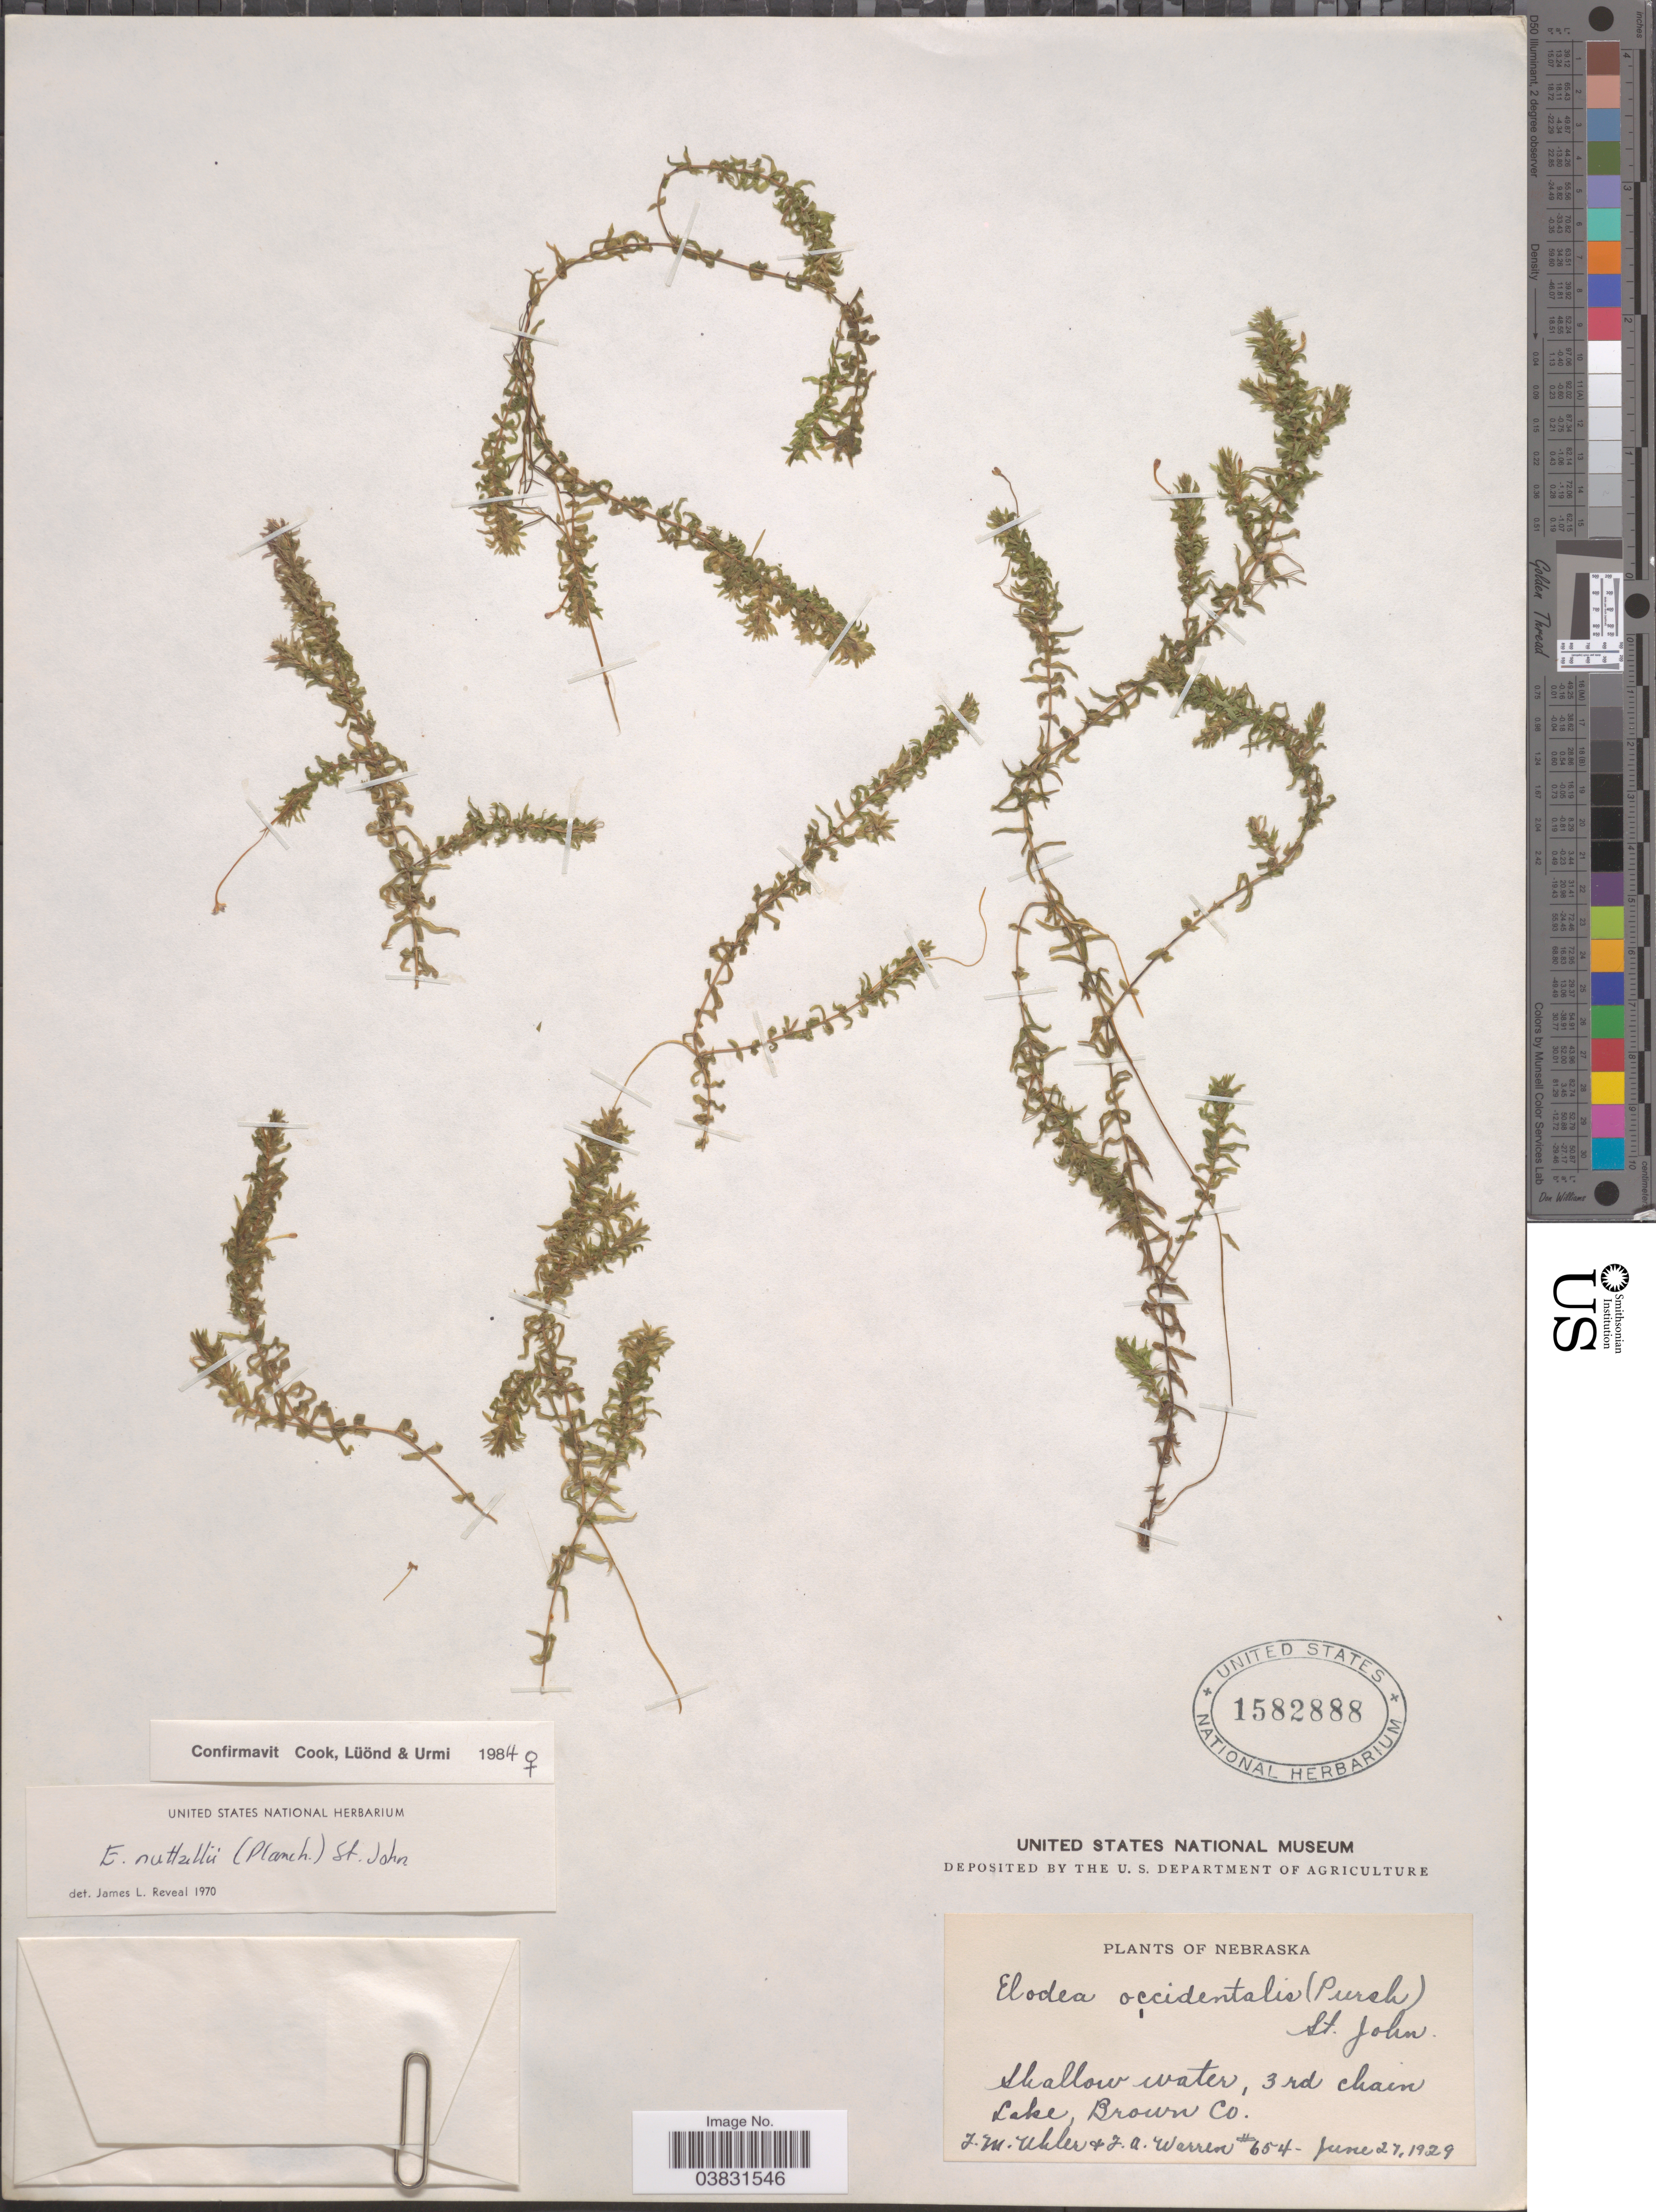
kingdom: Plantae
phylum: Tracheophyta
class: Liliopsida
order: Alismatales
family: Hydrocharitaceae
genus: Elodea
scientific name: Elodea nuttallii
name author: (Planch.) H. St. John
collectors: F. M. Uhler & F. Warren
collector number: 654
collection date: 1929-06-27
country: United States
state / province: Nebraska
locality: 3 rd chain. Lake, Brown Co.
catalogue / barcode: US 1582888